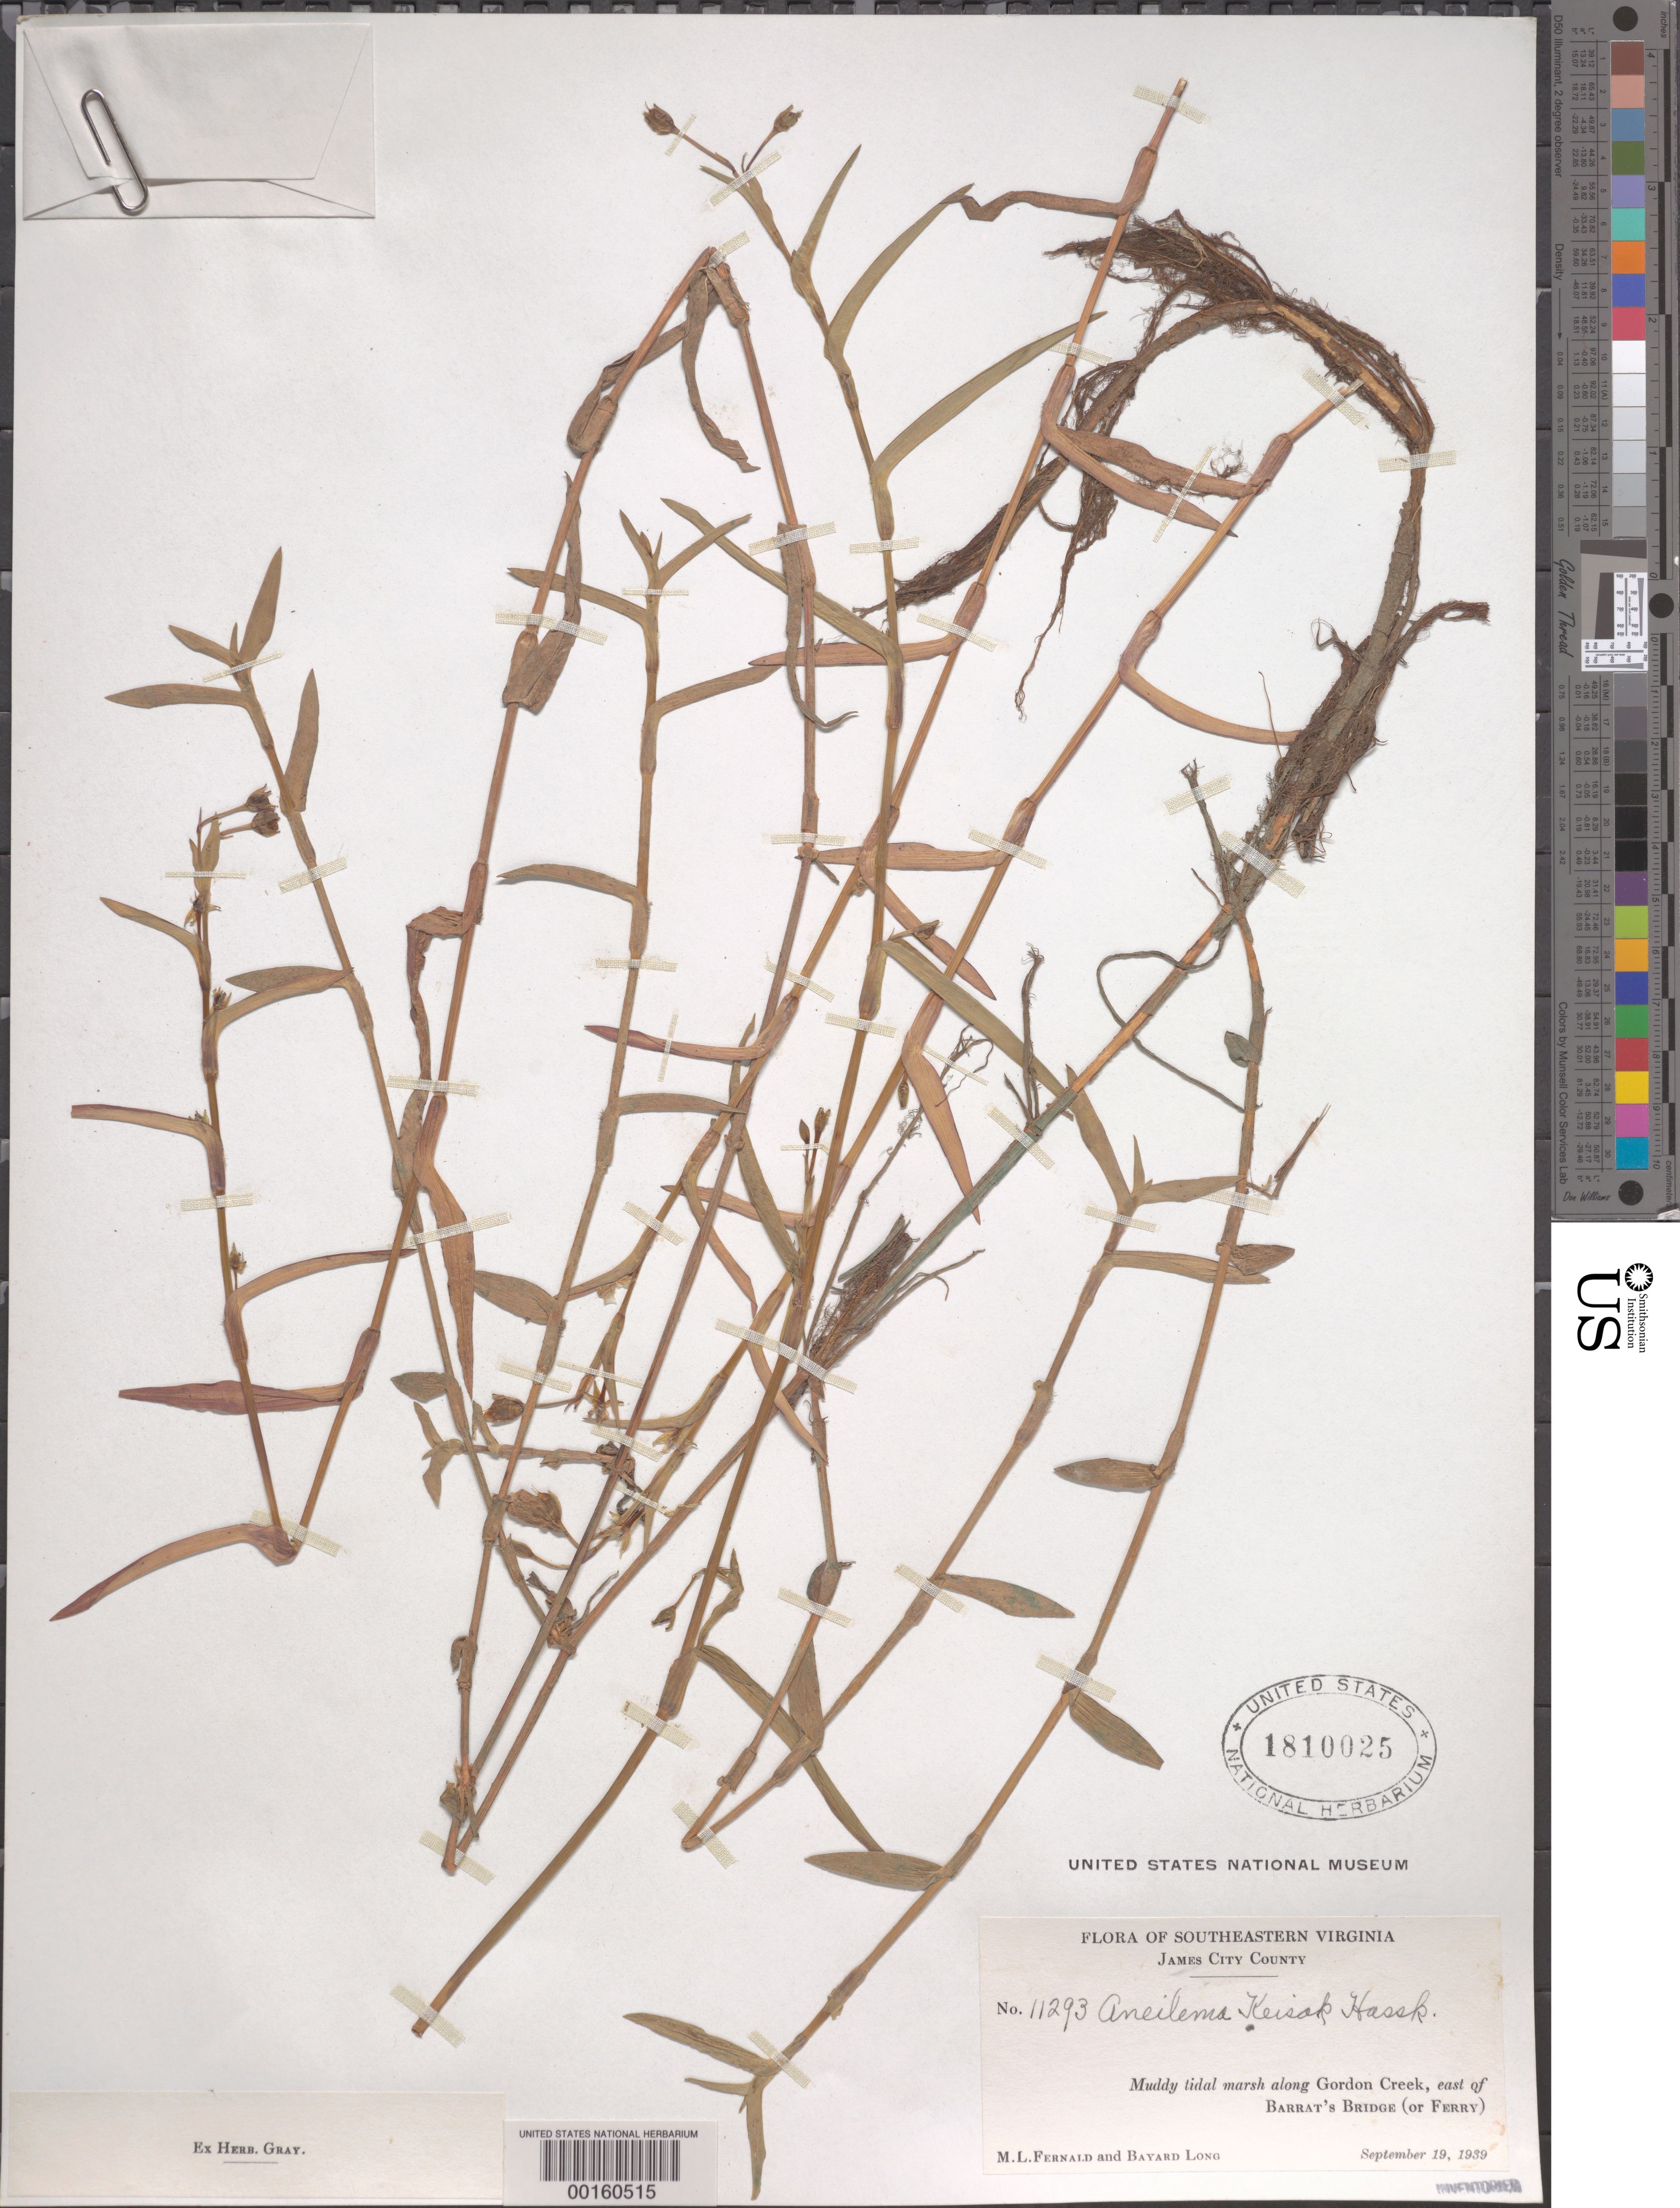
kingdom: Plantae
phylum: Tracheophyta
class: Liliopsida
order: Commelinales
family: Commelinaceae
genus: Murdannia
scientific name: Murdannia keisak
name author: (Hassk.) Hand.-Mazz.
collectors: M. L. Fernald & B. H. Long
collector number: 11293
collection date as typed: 19 Sep 1939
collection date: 1939-09-19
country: United States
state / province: Virginia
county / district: James City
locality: Gordon creek, e of barrats bridge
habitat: Muddy tidal marsh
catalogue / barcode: US 1810025